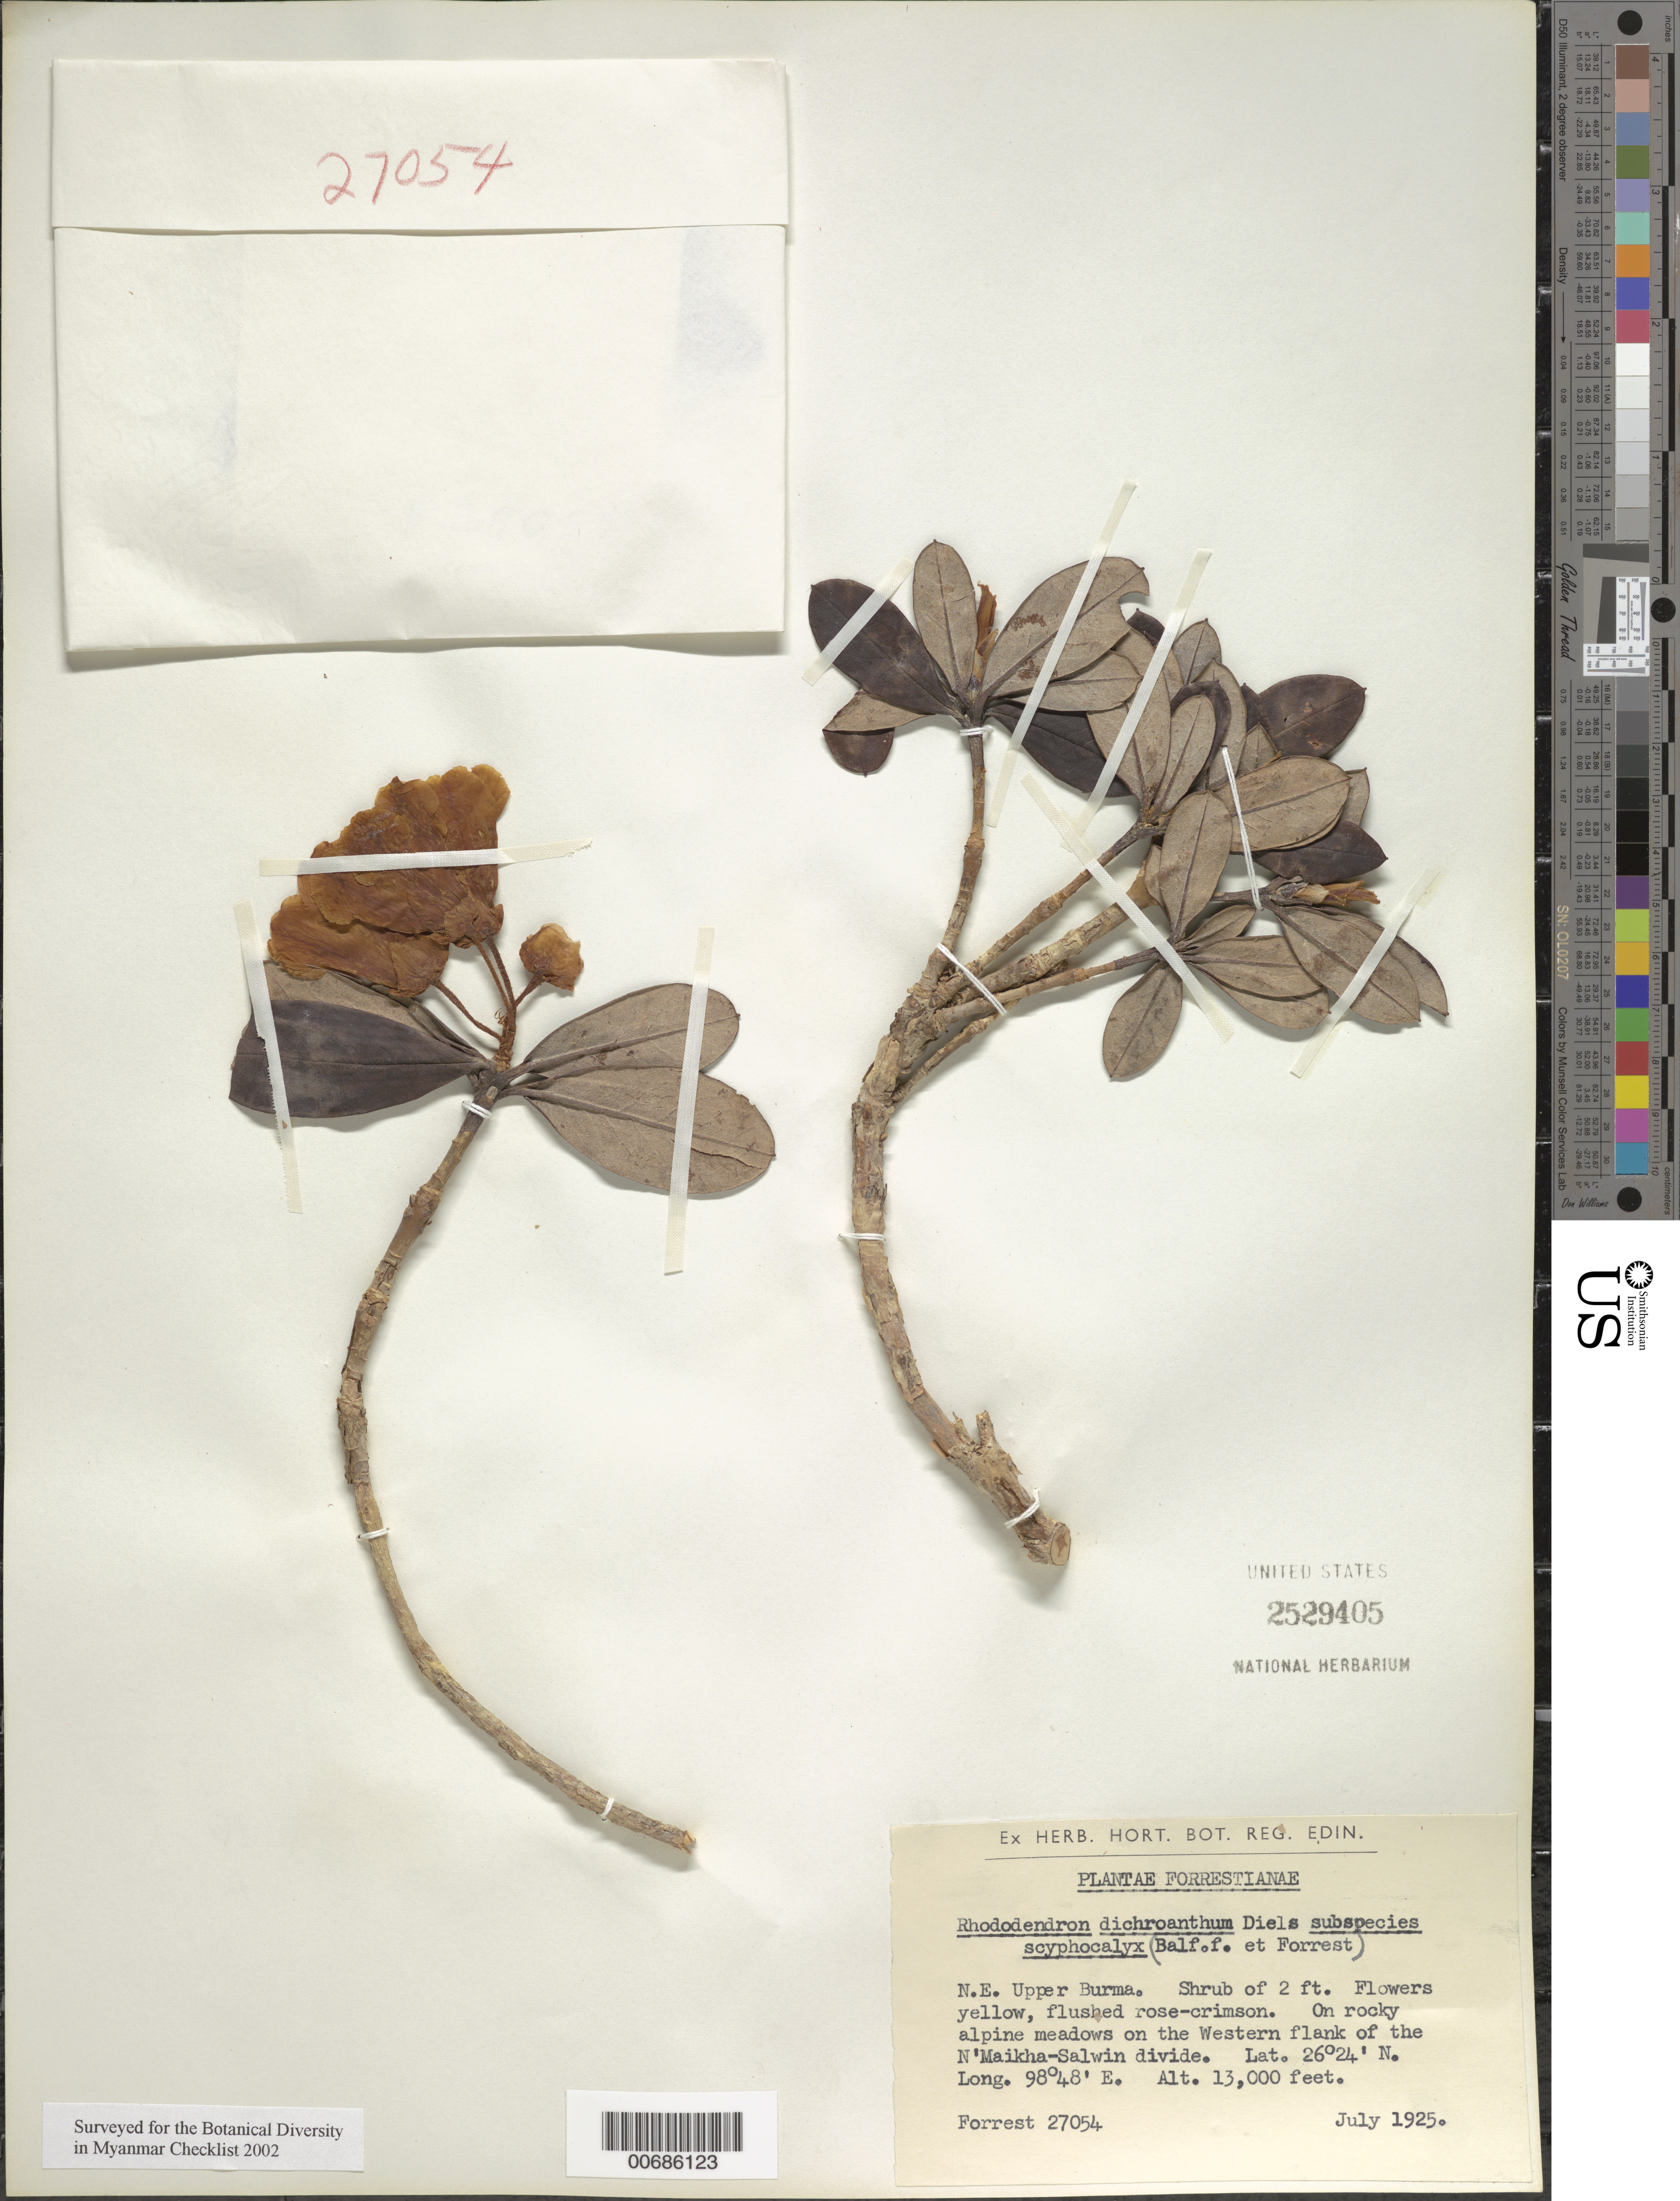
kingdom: Plantae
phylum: Tracheophyta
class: Magnoliopsida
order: Ericales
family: Ericaceae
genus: Rhododendron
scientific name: Rhododendron dichroanthum subsp. scyphocalyx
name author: (Balf. f. & Forrest) Cowan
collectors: G. Forrest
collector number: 27054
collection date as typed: Jul 1925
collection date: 1925-07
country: Myanmar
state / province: Kachin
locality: N'Maikha-Salwin Divide, W flank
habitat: Rocky alpine meadows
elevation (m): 3962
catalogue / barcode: US 2529405